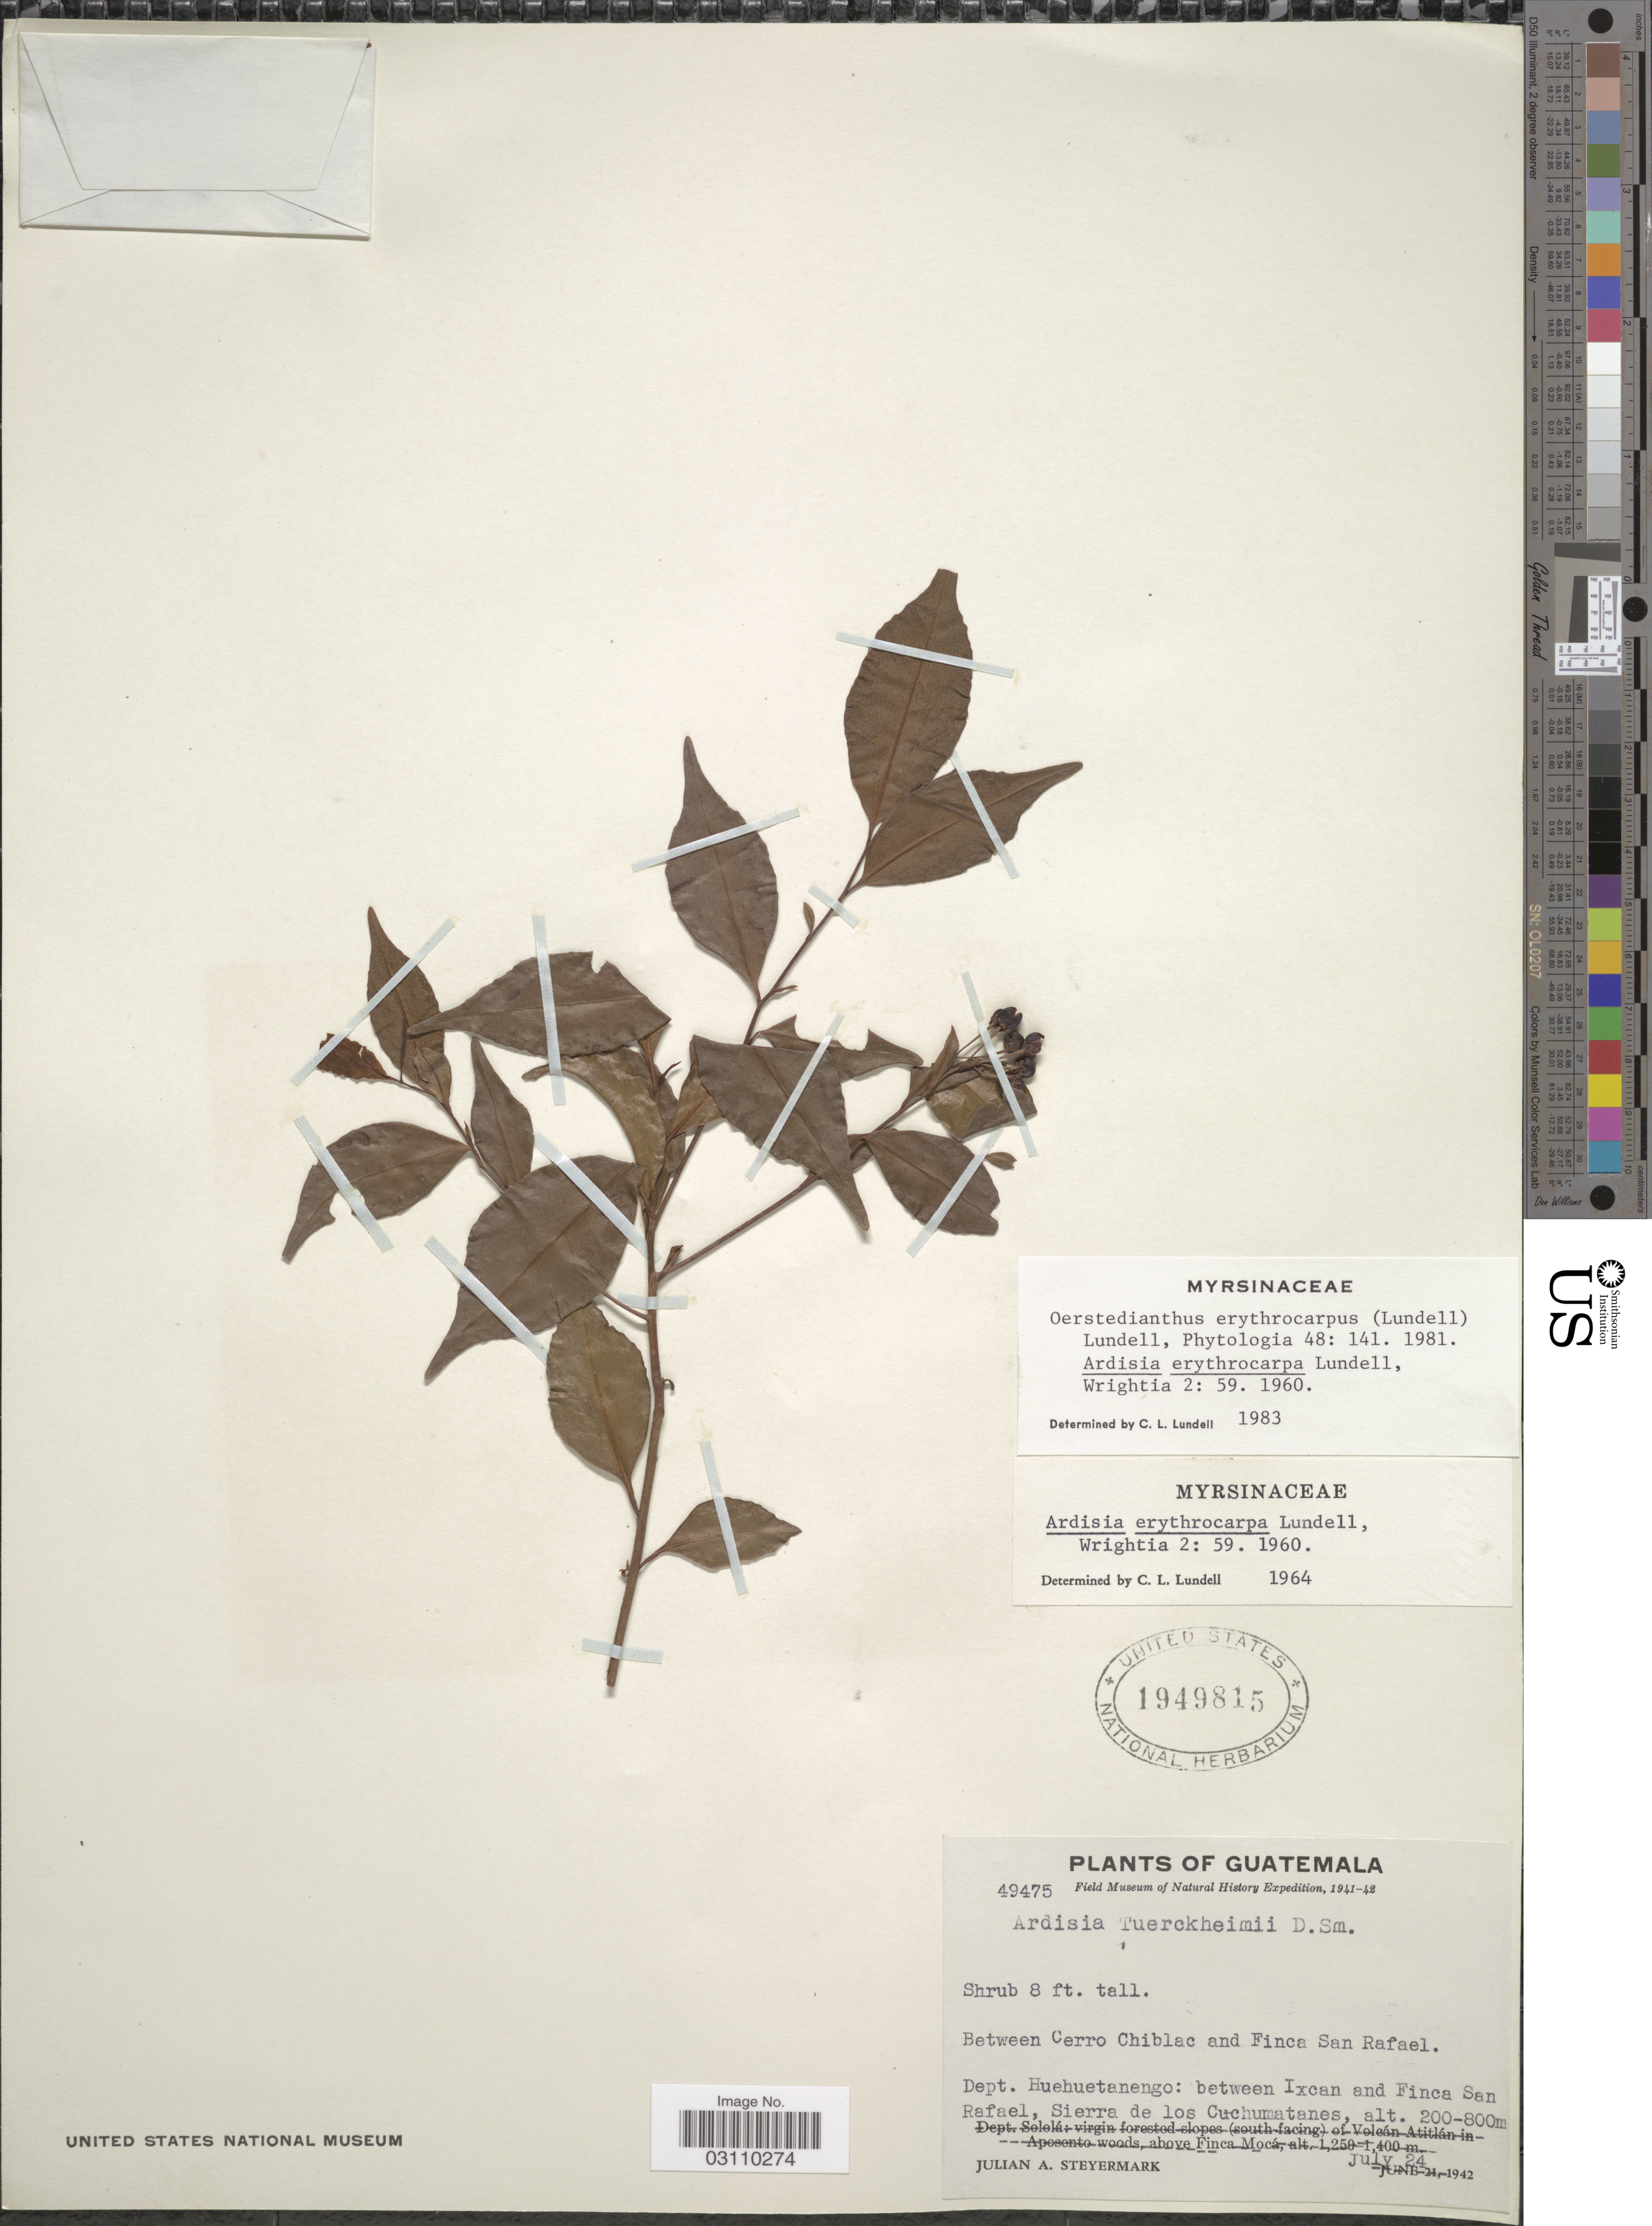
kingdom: Plantae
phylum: Tracheophyta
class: Magnoliopsida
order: Ericales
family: Primulaceae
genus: Ardisia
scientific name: Ardisia erythrocarpa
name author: Lundell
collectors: J. Steyermark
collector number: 49475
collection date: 1942-07-24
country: Guatemala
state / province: Huehuetenango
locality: Between Cerro Chiblac and Finca San Rafael. Dept. Huehuetenango: between Ixcan and Finca San Rafael, Sierra de los Cuchumatanes.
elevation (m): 200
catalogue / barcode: US 1949815